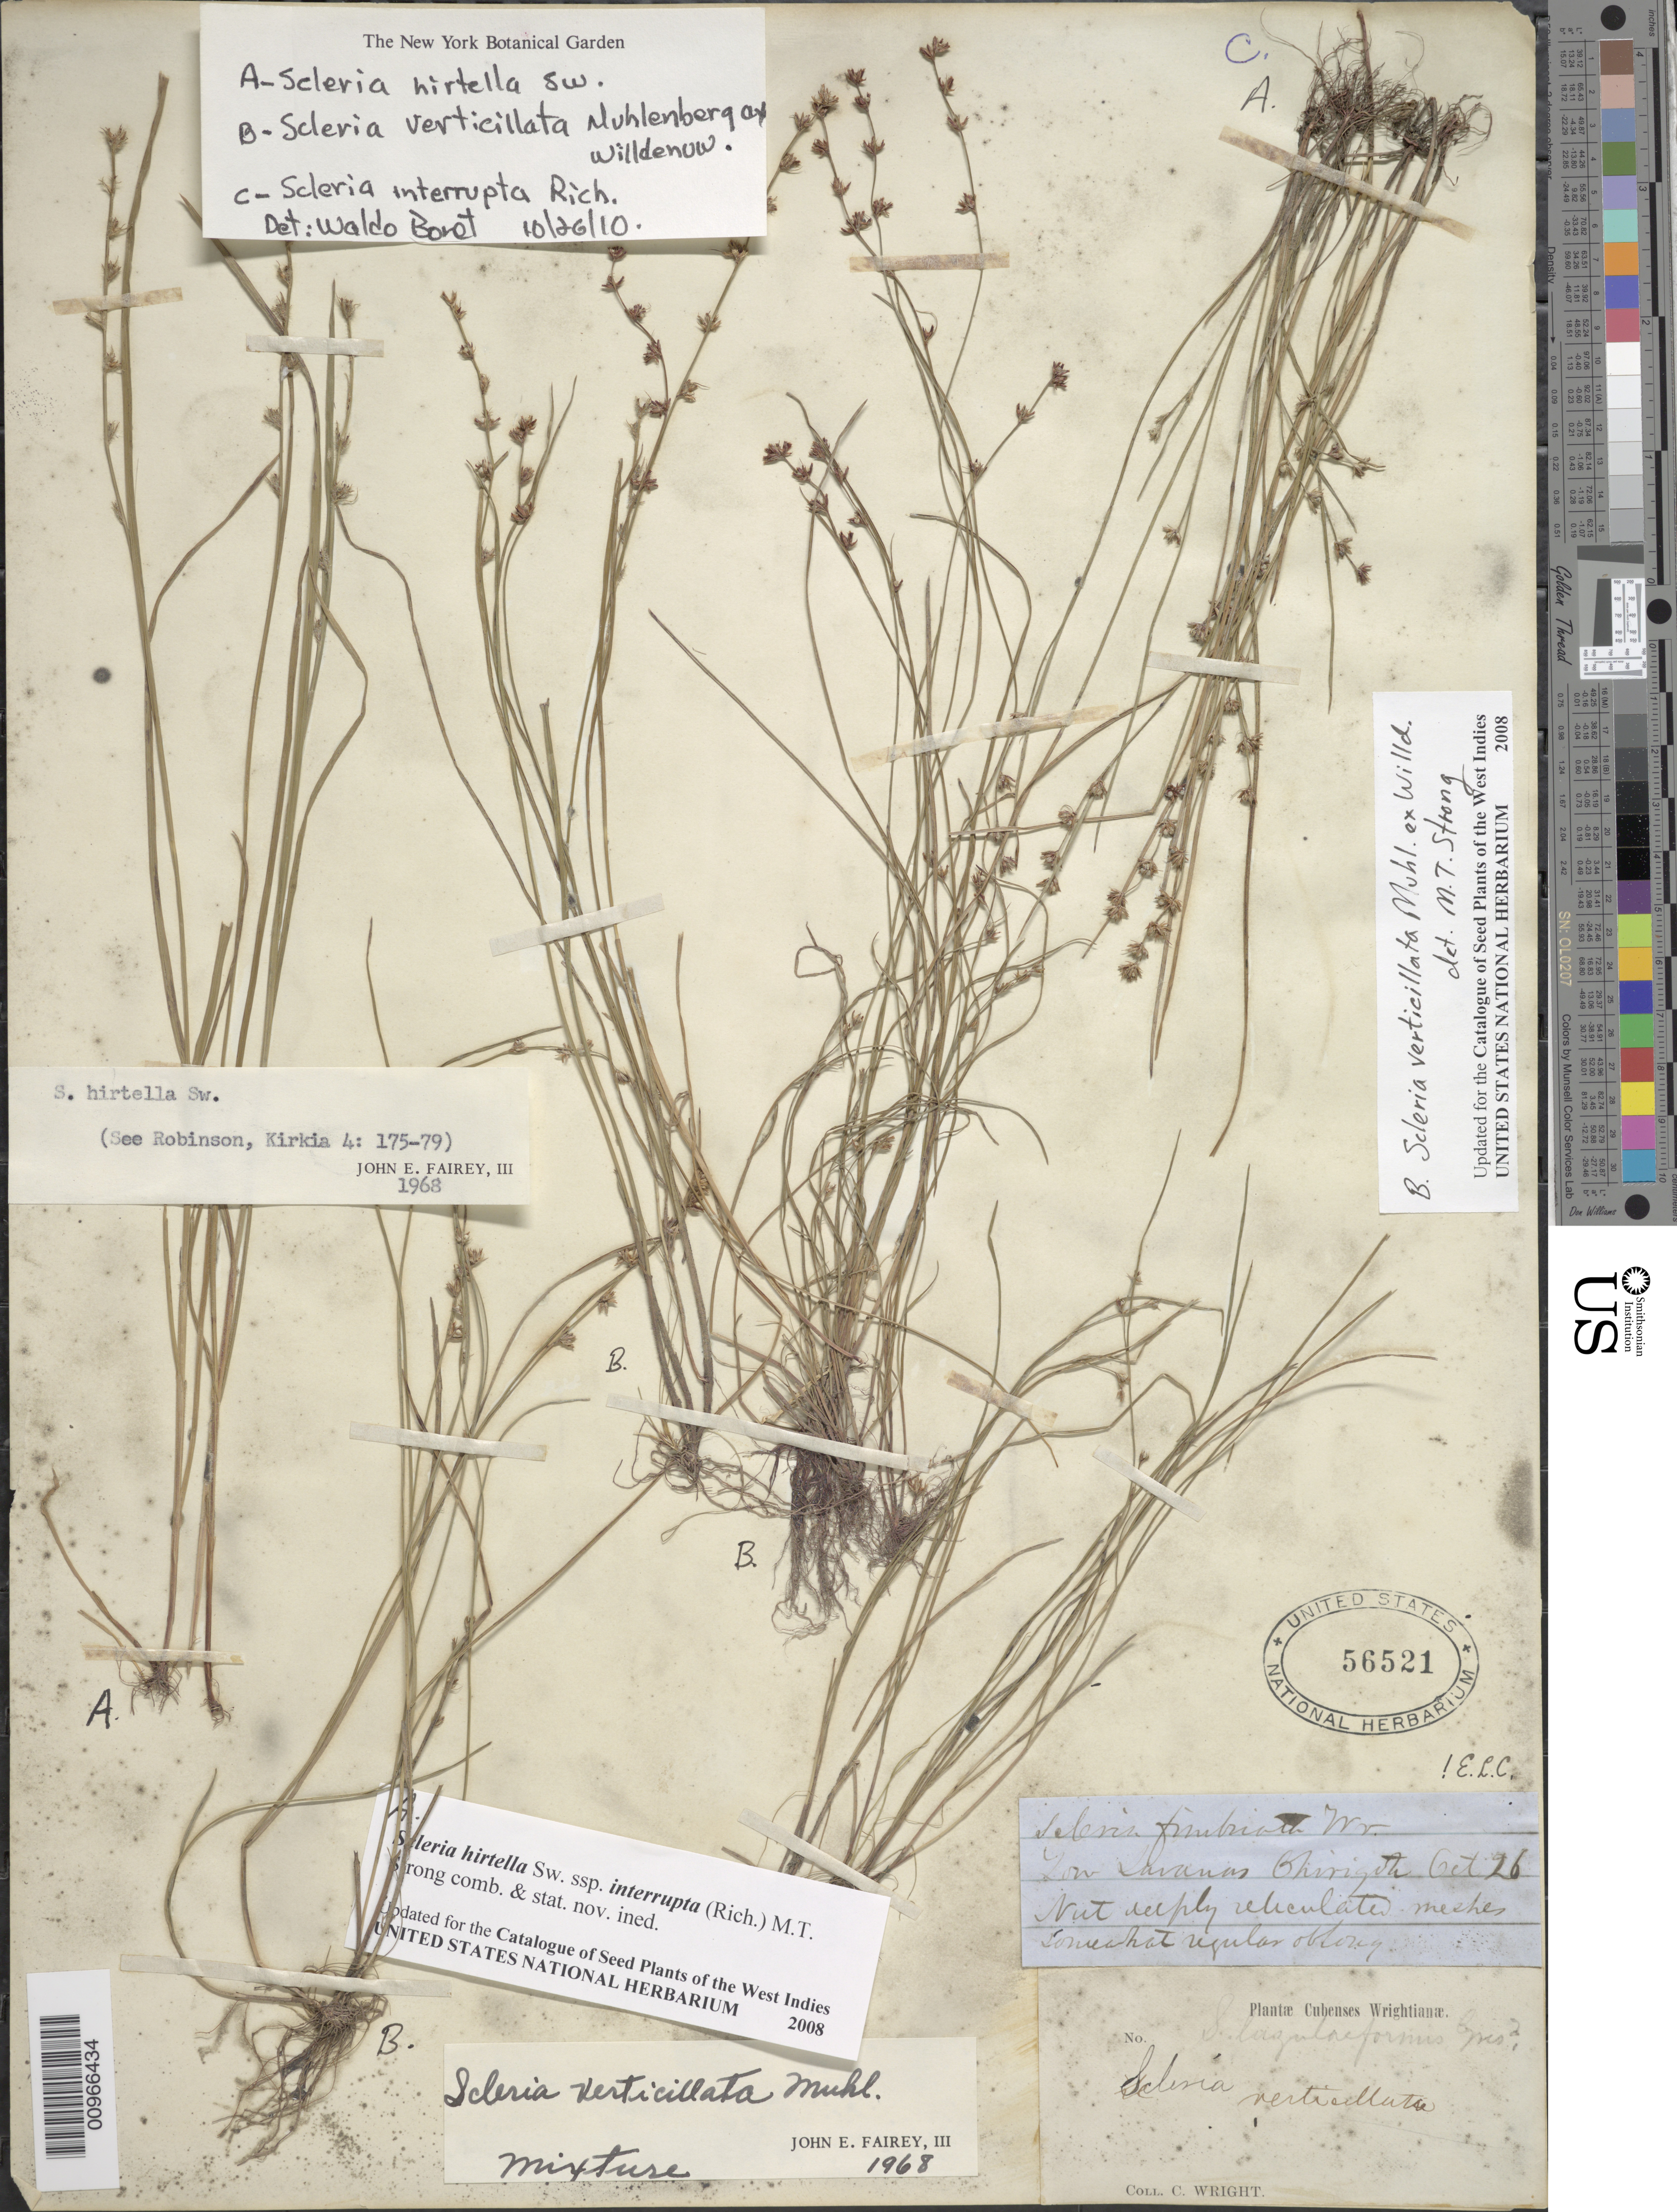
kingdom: Plantae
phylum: Tracheophyta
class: Liliopsida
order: Poales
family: Cyperaceae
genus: Scleria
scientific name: Scleria hirtella subsp. interrupta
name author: (Rich.) M.T. Strong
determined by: Strong, M. T., (US), Smithsonian Institution - National Museum of Natural History (UNITED STATES)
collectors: C. Wright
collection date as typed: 26 Oct 1865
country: Cuba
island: Cuba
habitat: Low savanas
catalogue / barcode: US 56521